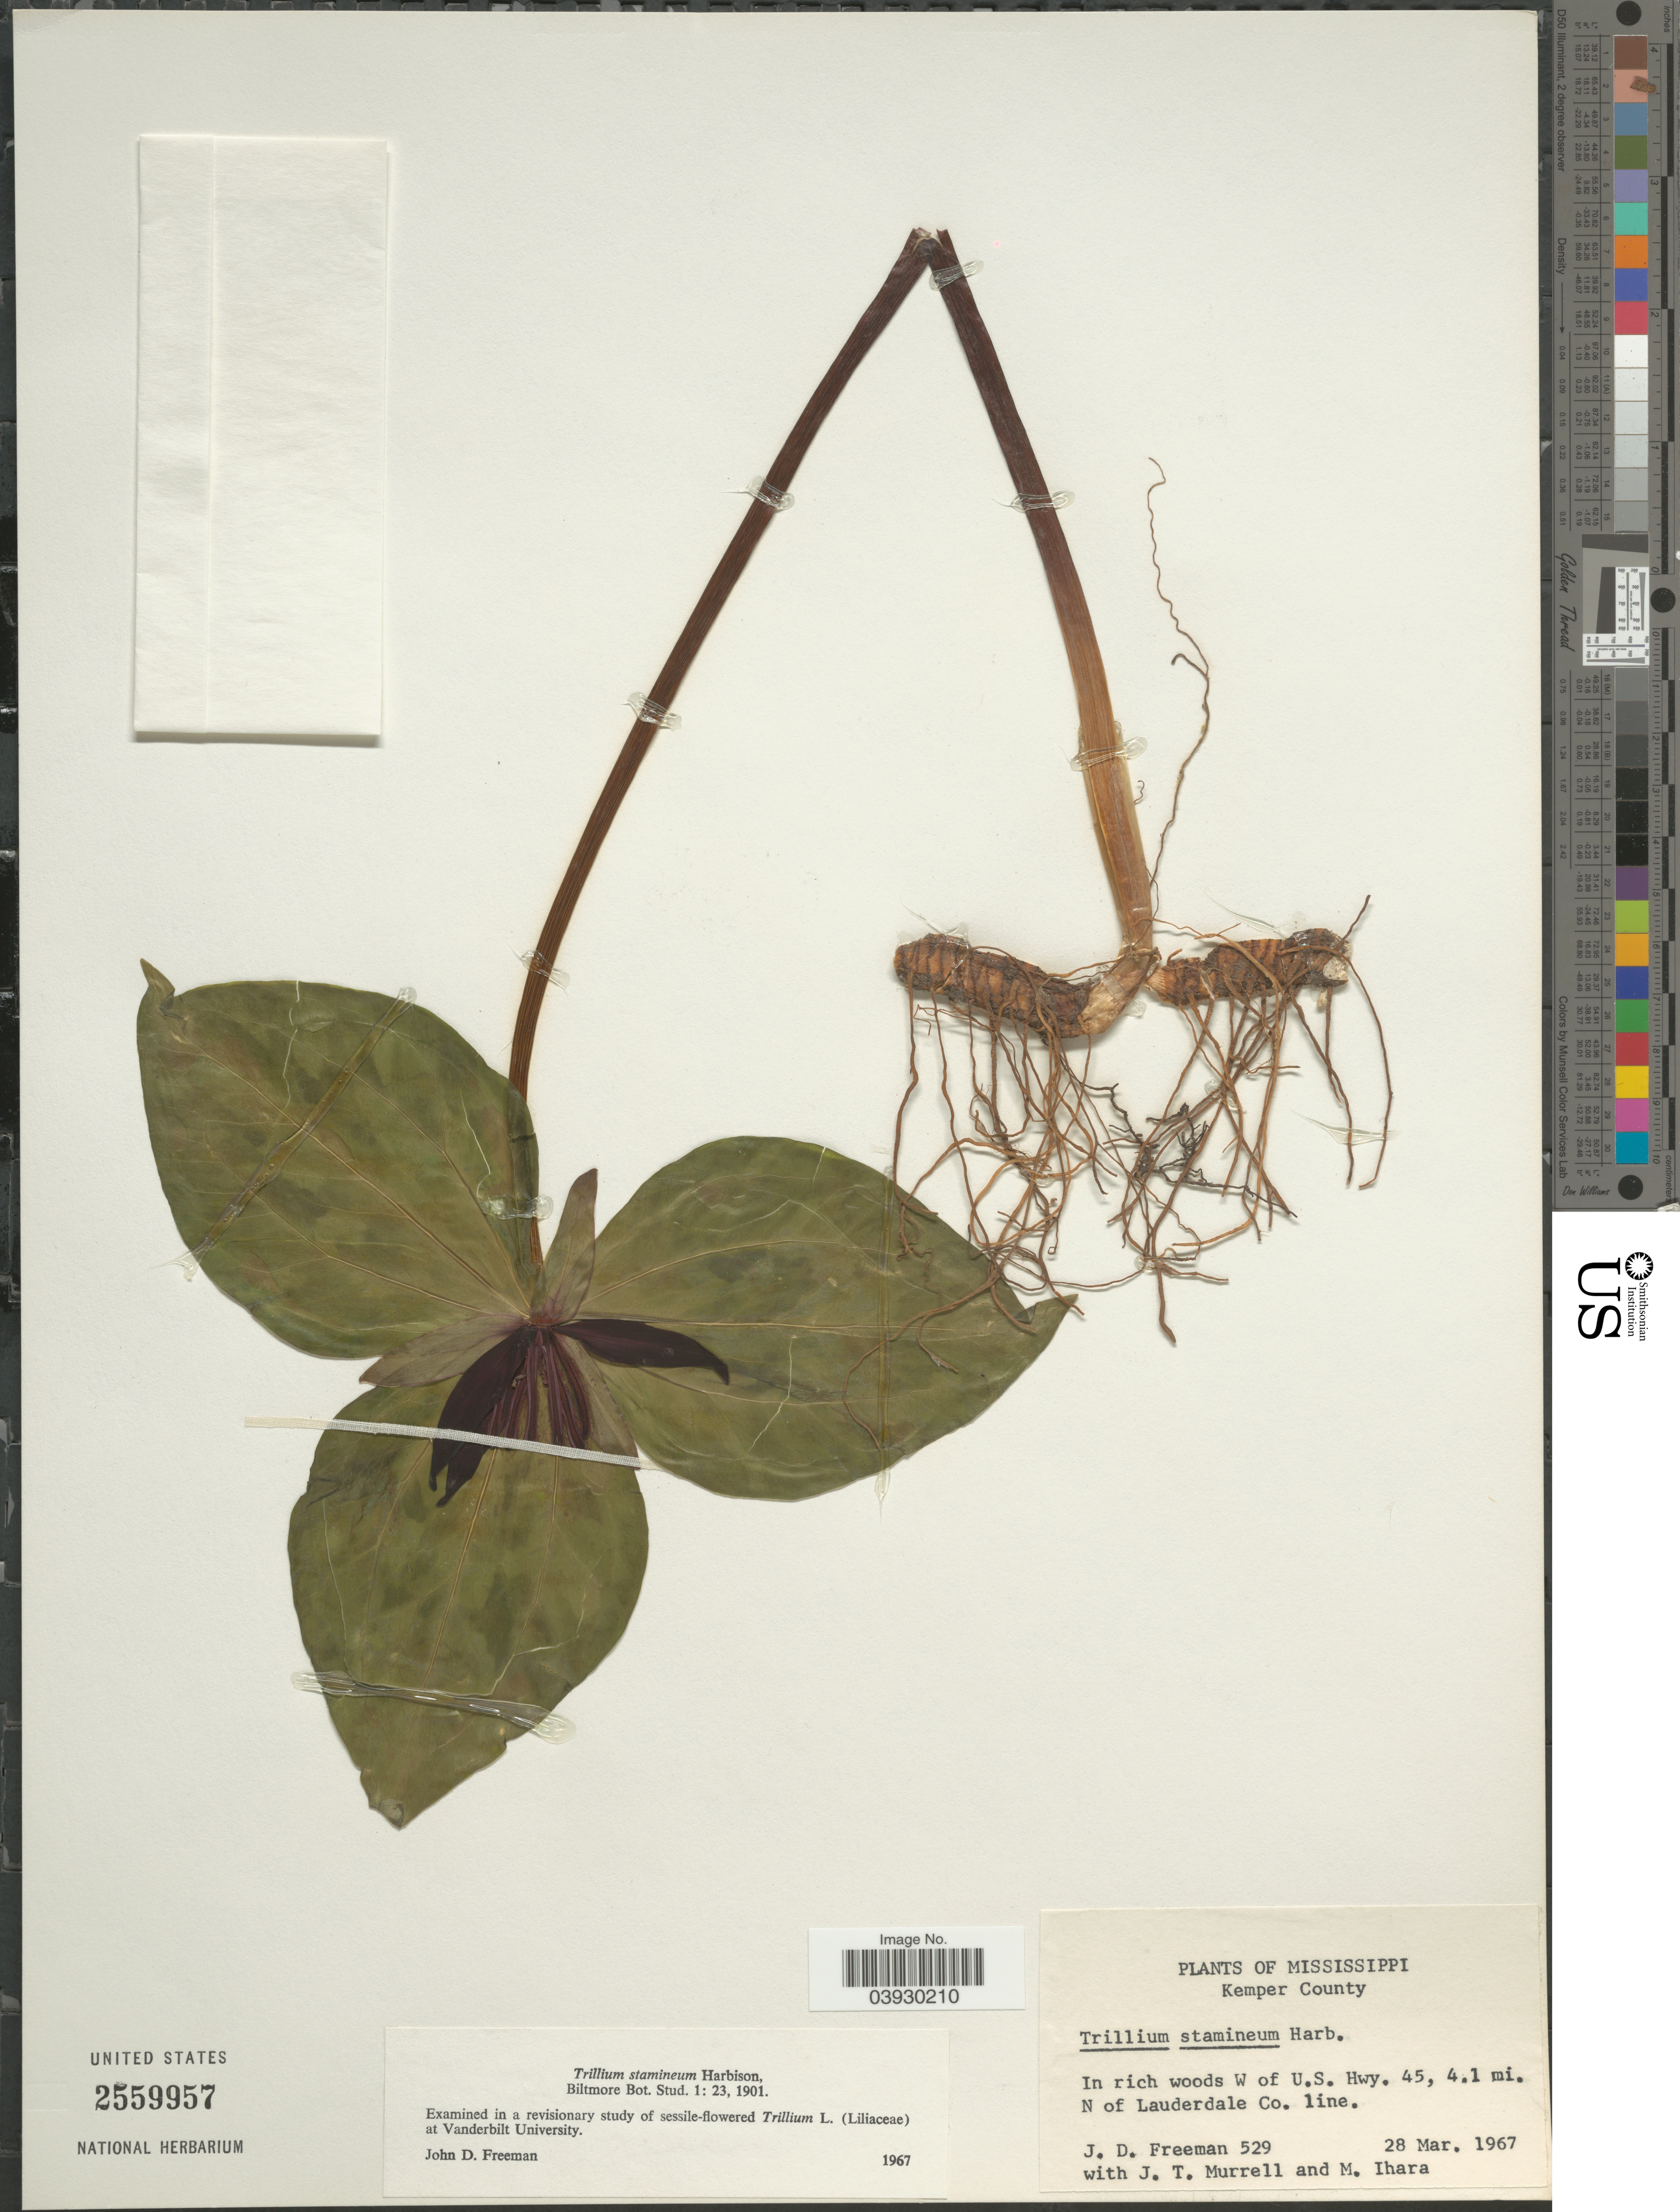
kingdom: Plantae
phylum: Tracheophyta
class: Liliopsida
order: Liliales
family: Melanthiaceae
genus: Trillium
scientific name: Trillium stamineum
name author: Harb.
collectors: J. Freeman, J. Murrell & M. Ihara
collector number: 529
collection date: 1967-03-28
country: United States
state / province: Mississippi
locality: Kemper County. In rich woods W of U.S. Hwy. 45, 4.1 mi. n of Lauderdale Co. line.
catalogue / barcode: US 2559957